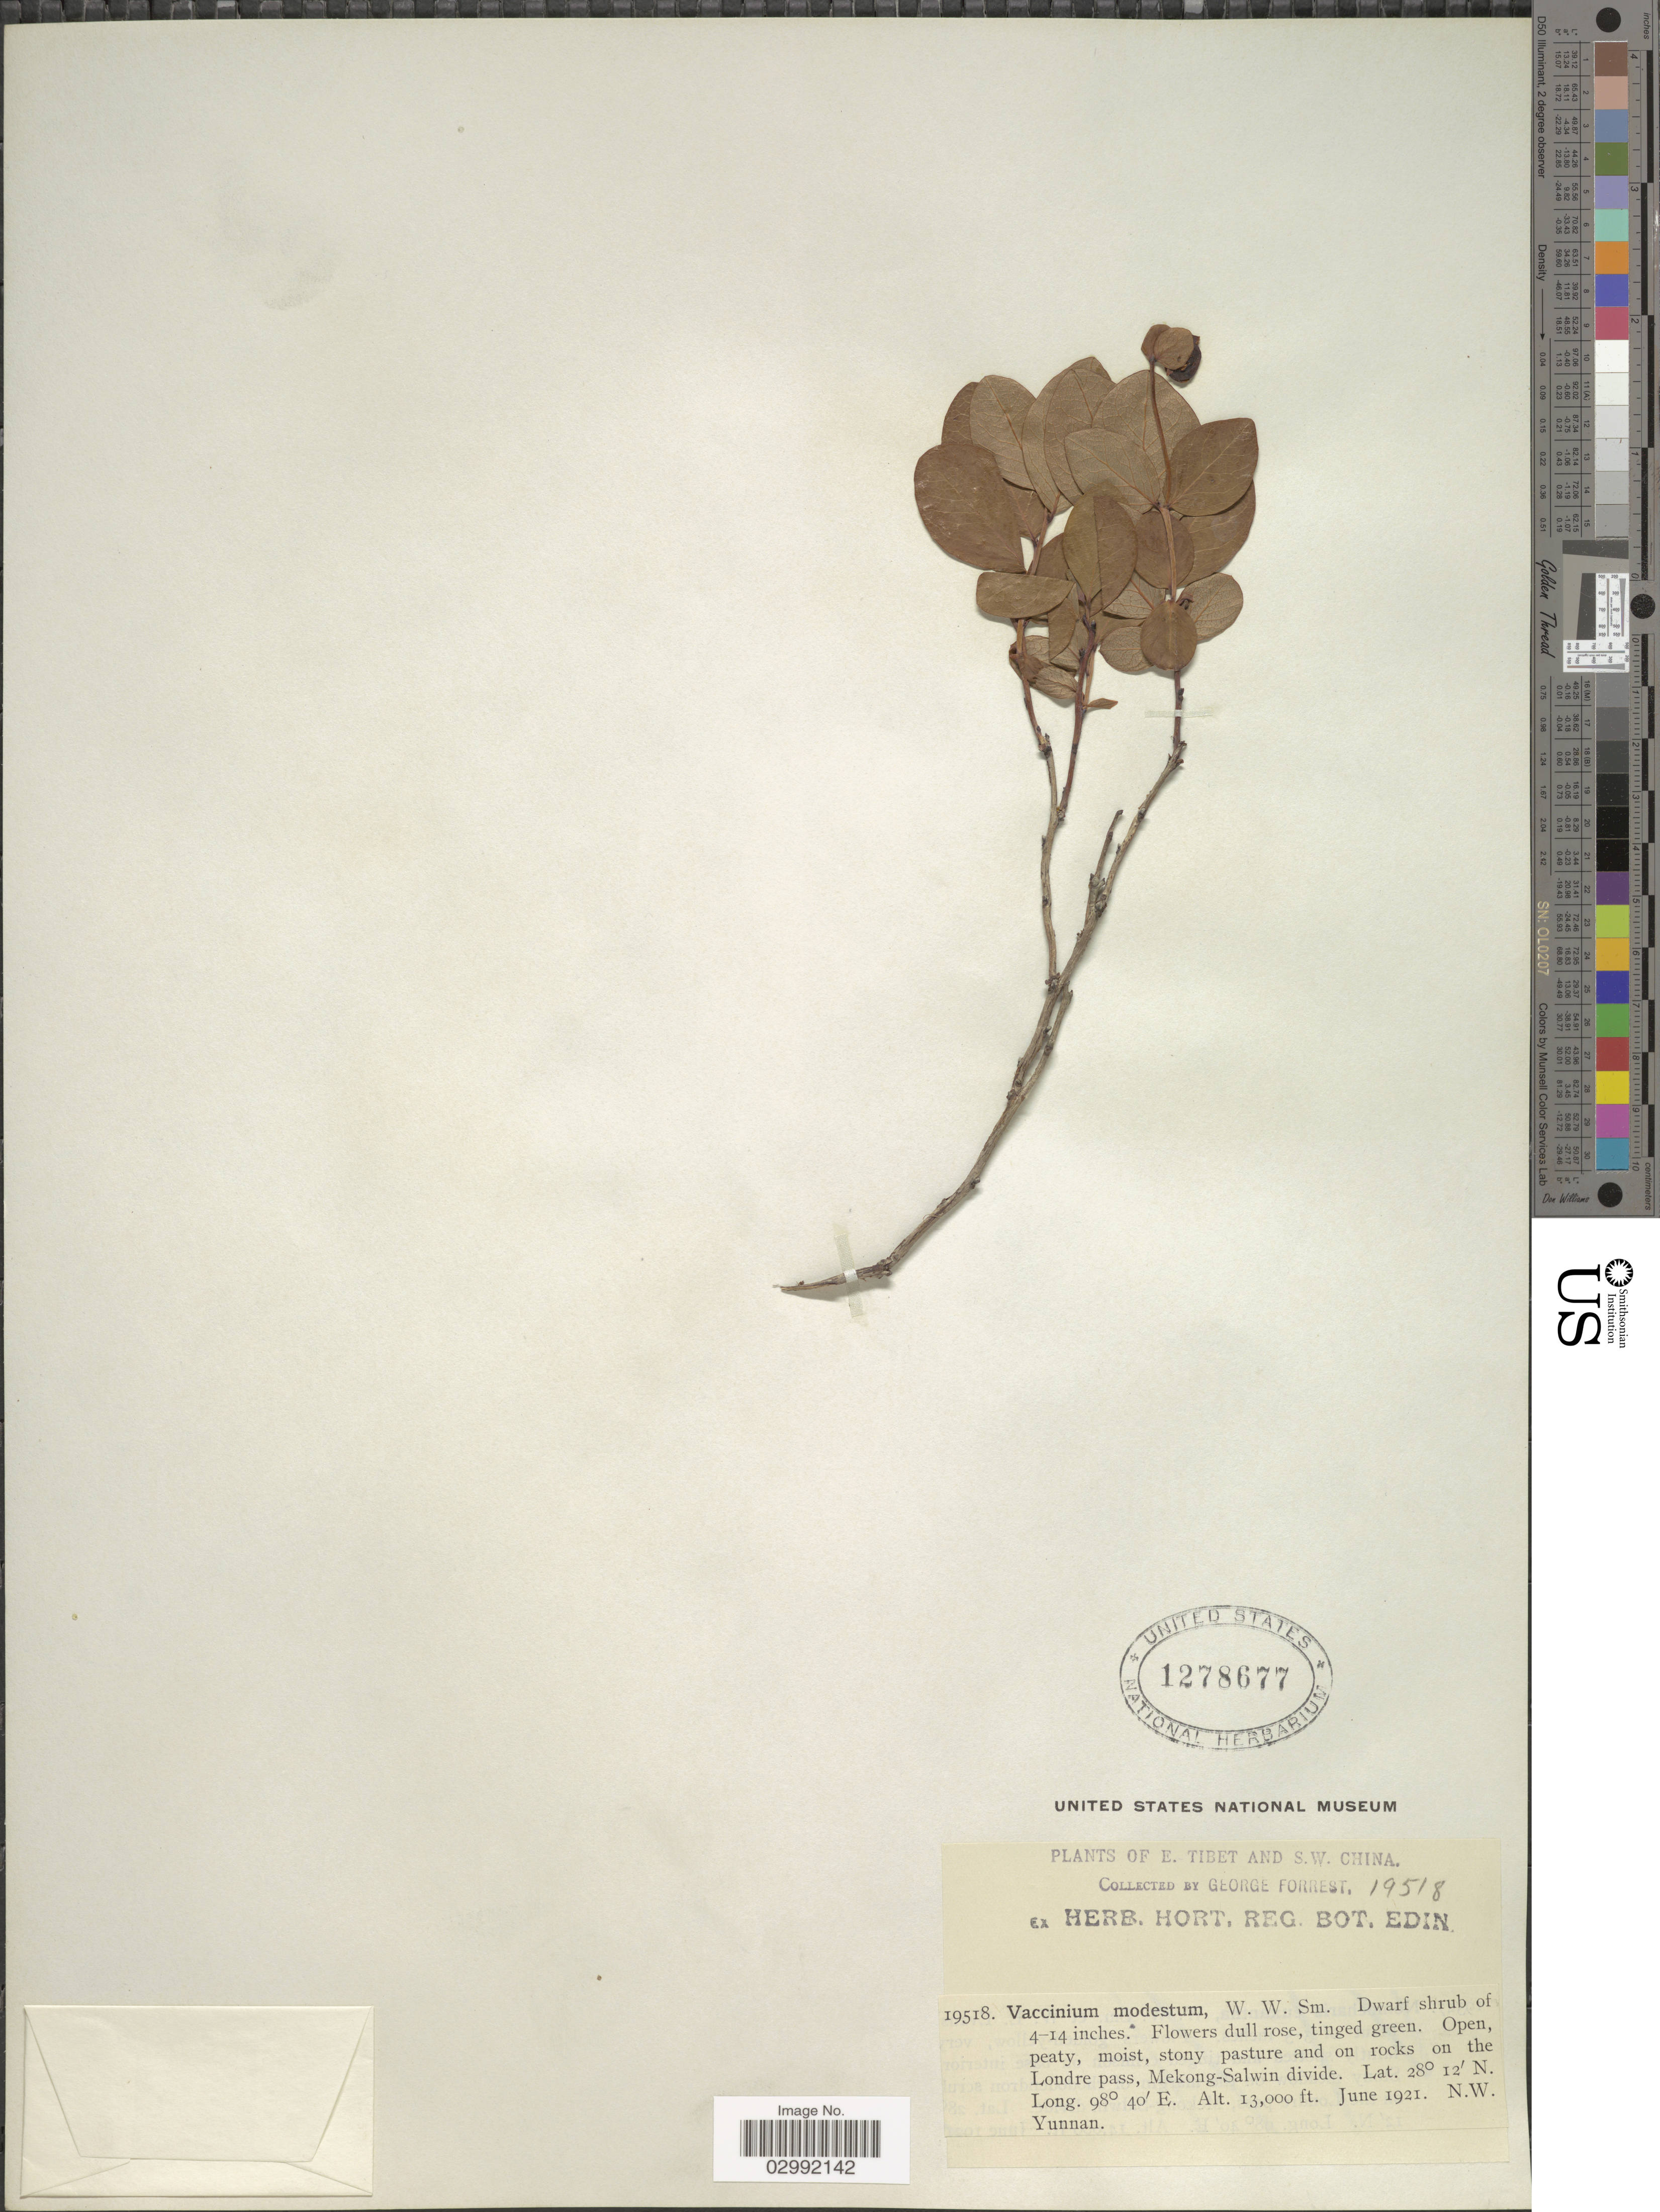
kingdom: Plantae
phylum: Tracheophyta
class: Magnoliopsida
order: Ericales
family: Ericaceae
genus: Vaccinium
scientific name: Vaccinium modestum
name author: W.W. Sm.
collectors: G. Forrest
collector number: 19518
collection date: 1921-06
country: China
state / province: Yunnan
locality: Londre pass, Mekong-Salwin divide, N.W. Yunnan. E. Tibet and S.W. China.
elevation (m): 3962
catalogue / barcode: US 1278677